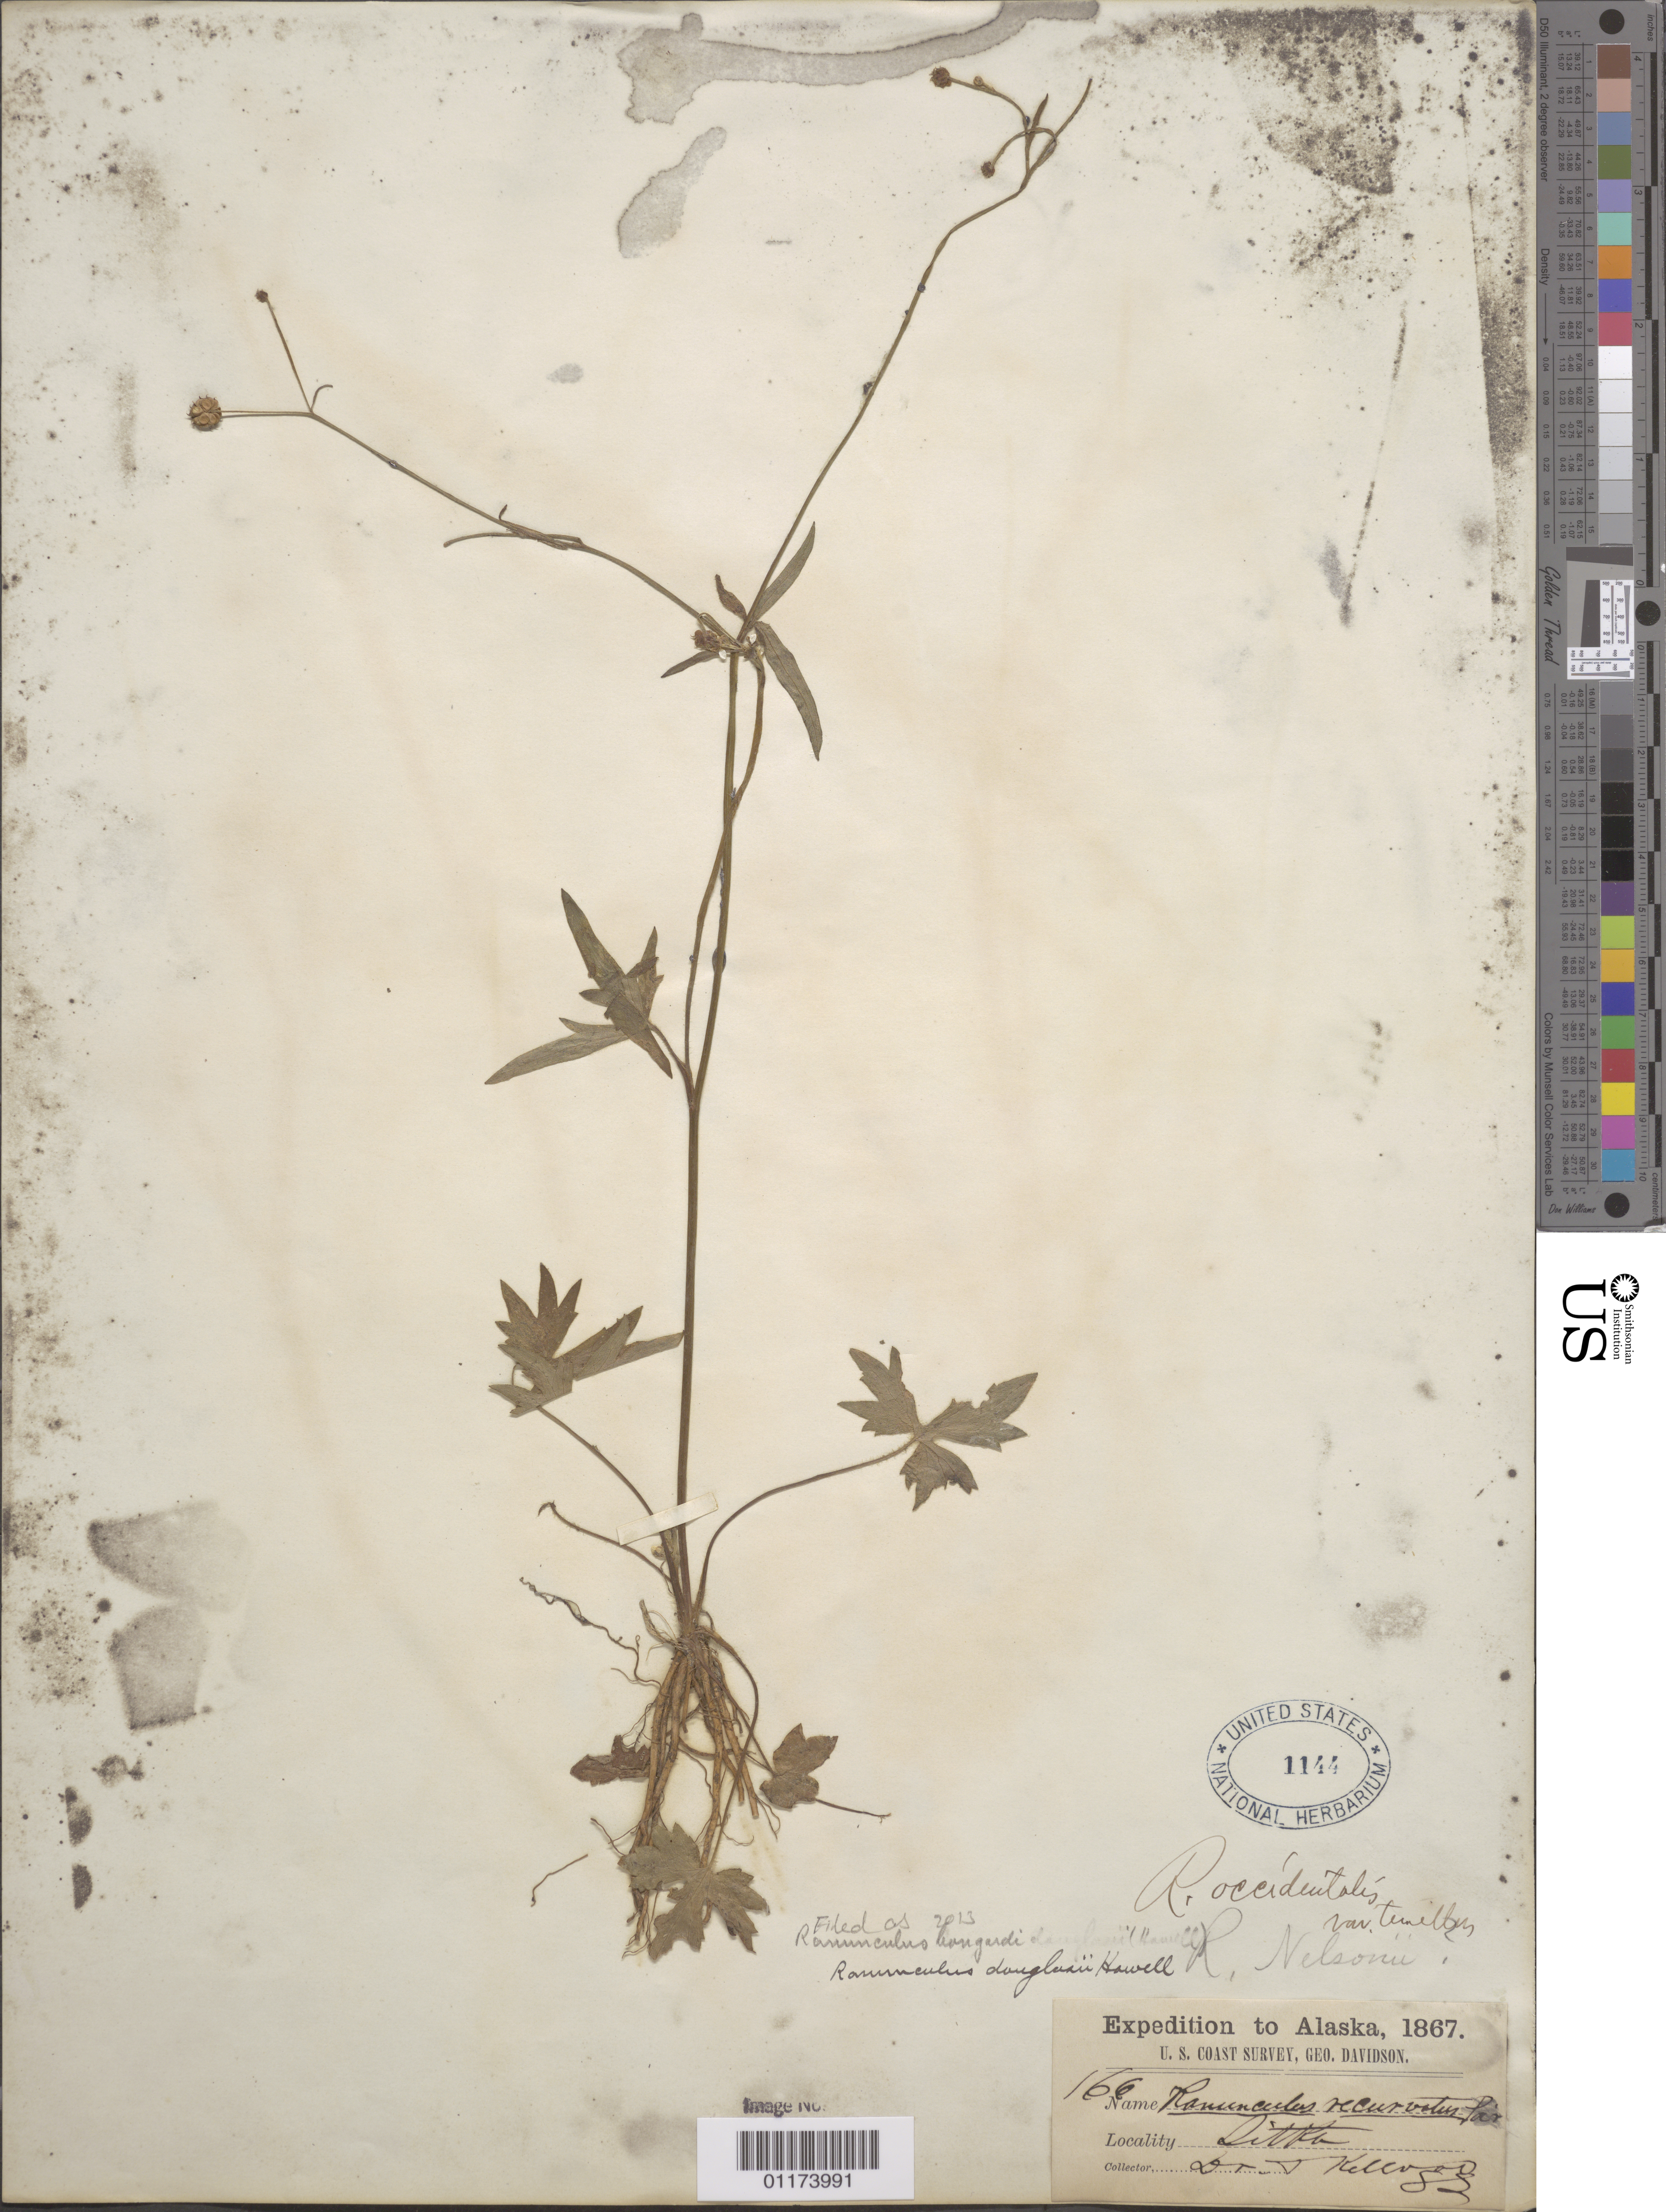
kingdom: Plantae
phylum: Tracheophyta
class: Magnoliopsida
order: Ranunculales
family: Ranunculaceae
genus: Ranunculus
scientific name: Ranunculus bongardii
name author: Greene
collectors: A. Kellogg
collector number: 166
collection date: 1867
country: United States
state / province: Alaska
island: Baranof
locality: Sitka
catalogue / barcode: US 1144